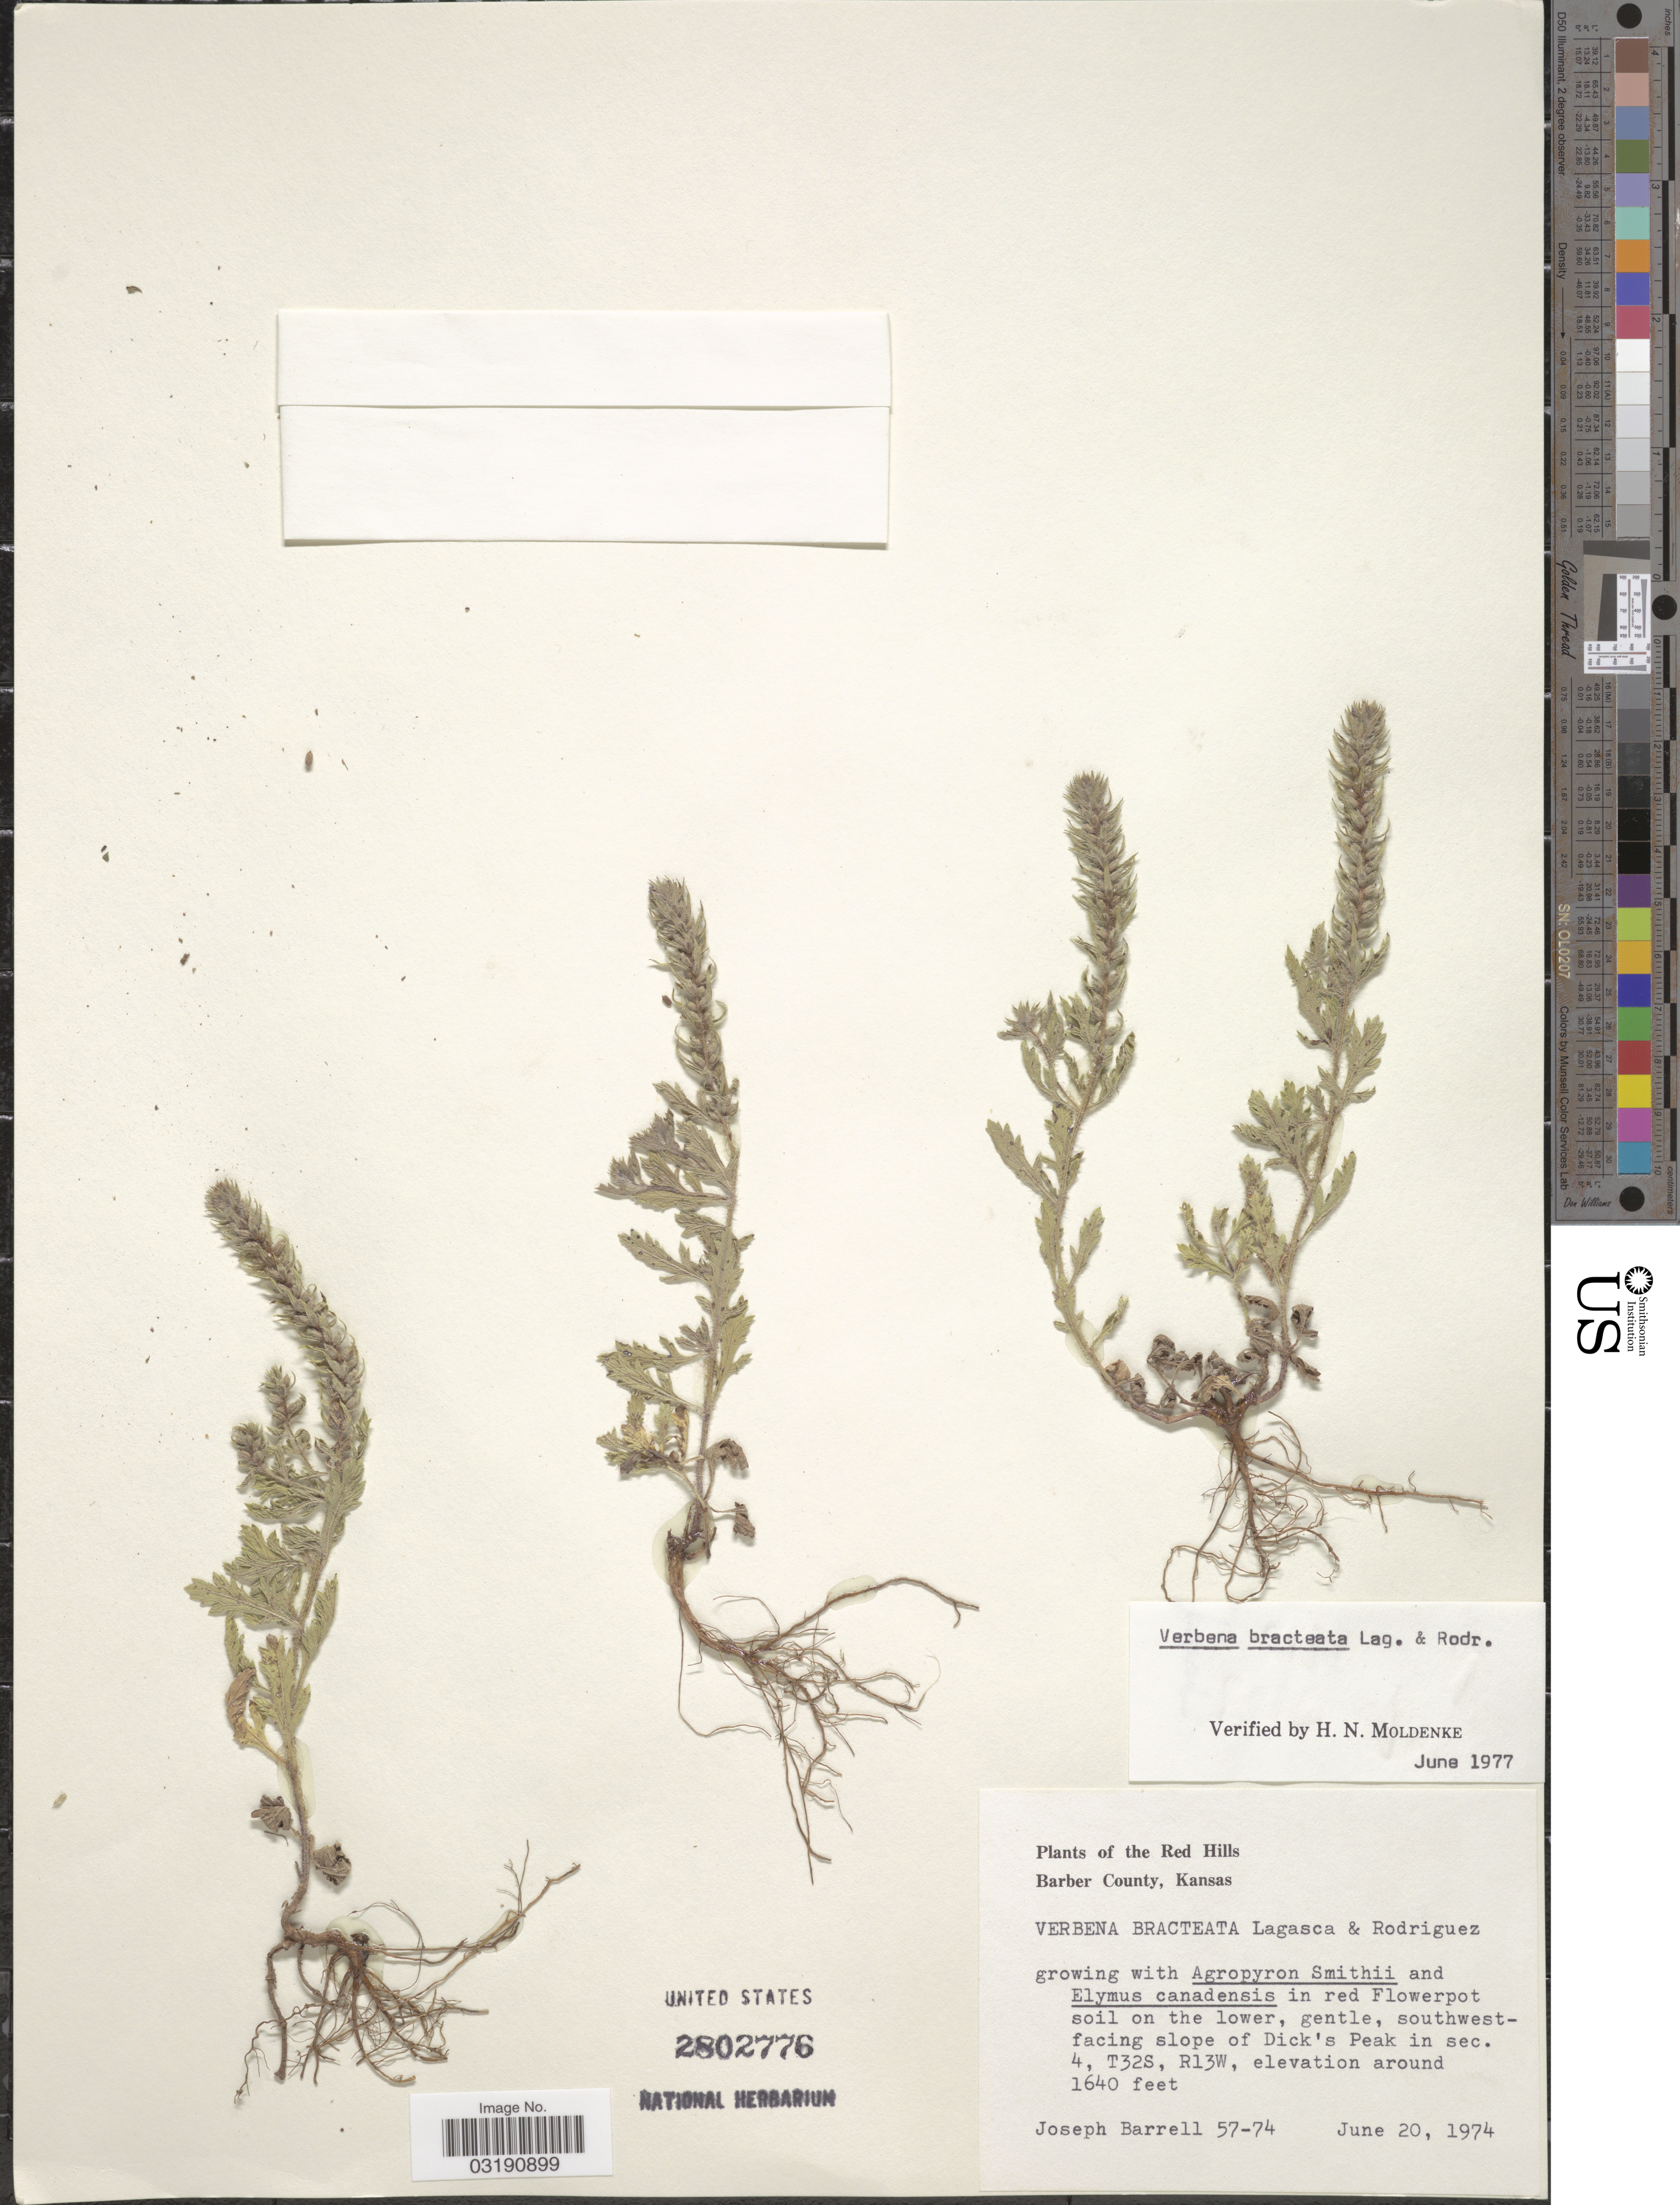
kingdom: Plantae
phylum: Tracheophyta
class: Magnoliopsida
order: Lamiales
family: Verbenaceae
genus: Verbena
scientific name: Verbena bracteata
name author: Cav. ex Lag. & Rodr.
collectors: J. Barrell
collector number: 57-74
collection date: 1974-06-20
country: United States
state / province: Kansas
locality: Red Hills. Barber County. Southwestfacing slope of Dick's Peak in sec. 4, T32S, R13W.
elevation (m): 500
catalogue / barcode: US 2802776